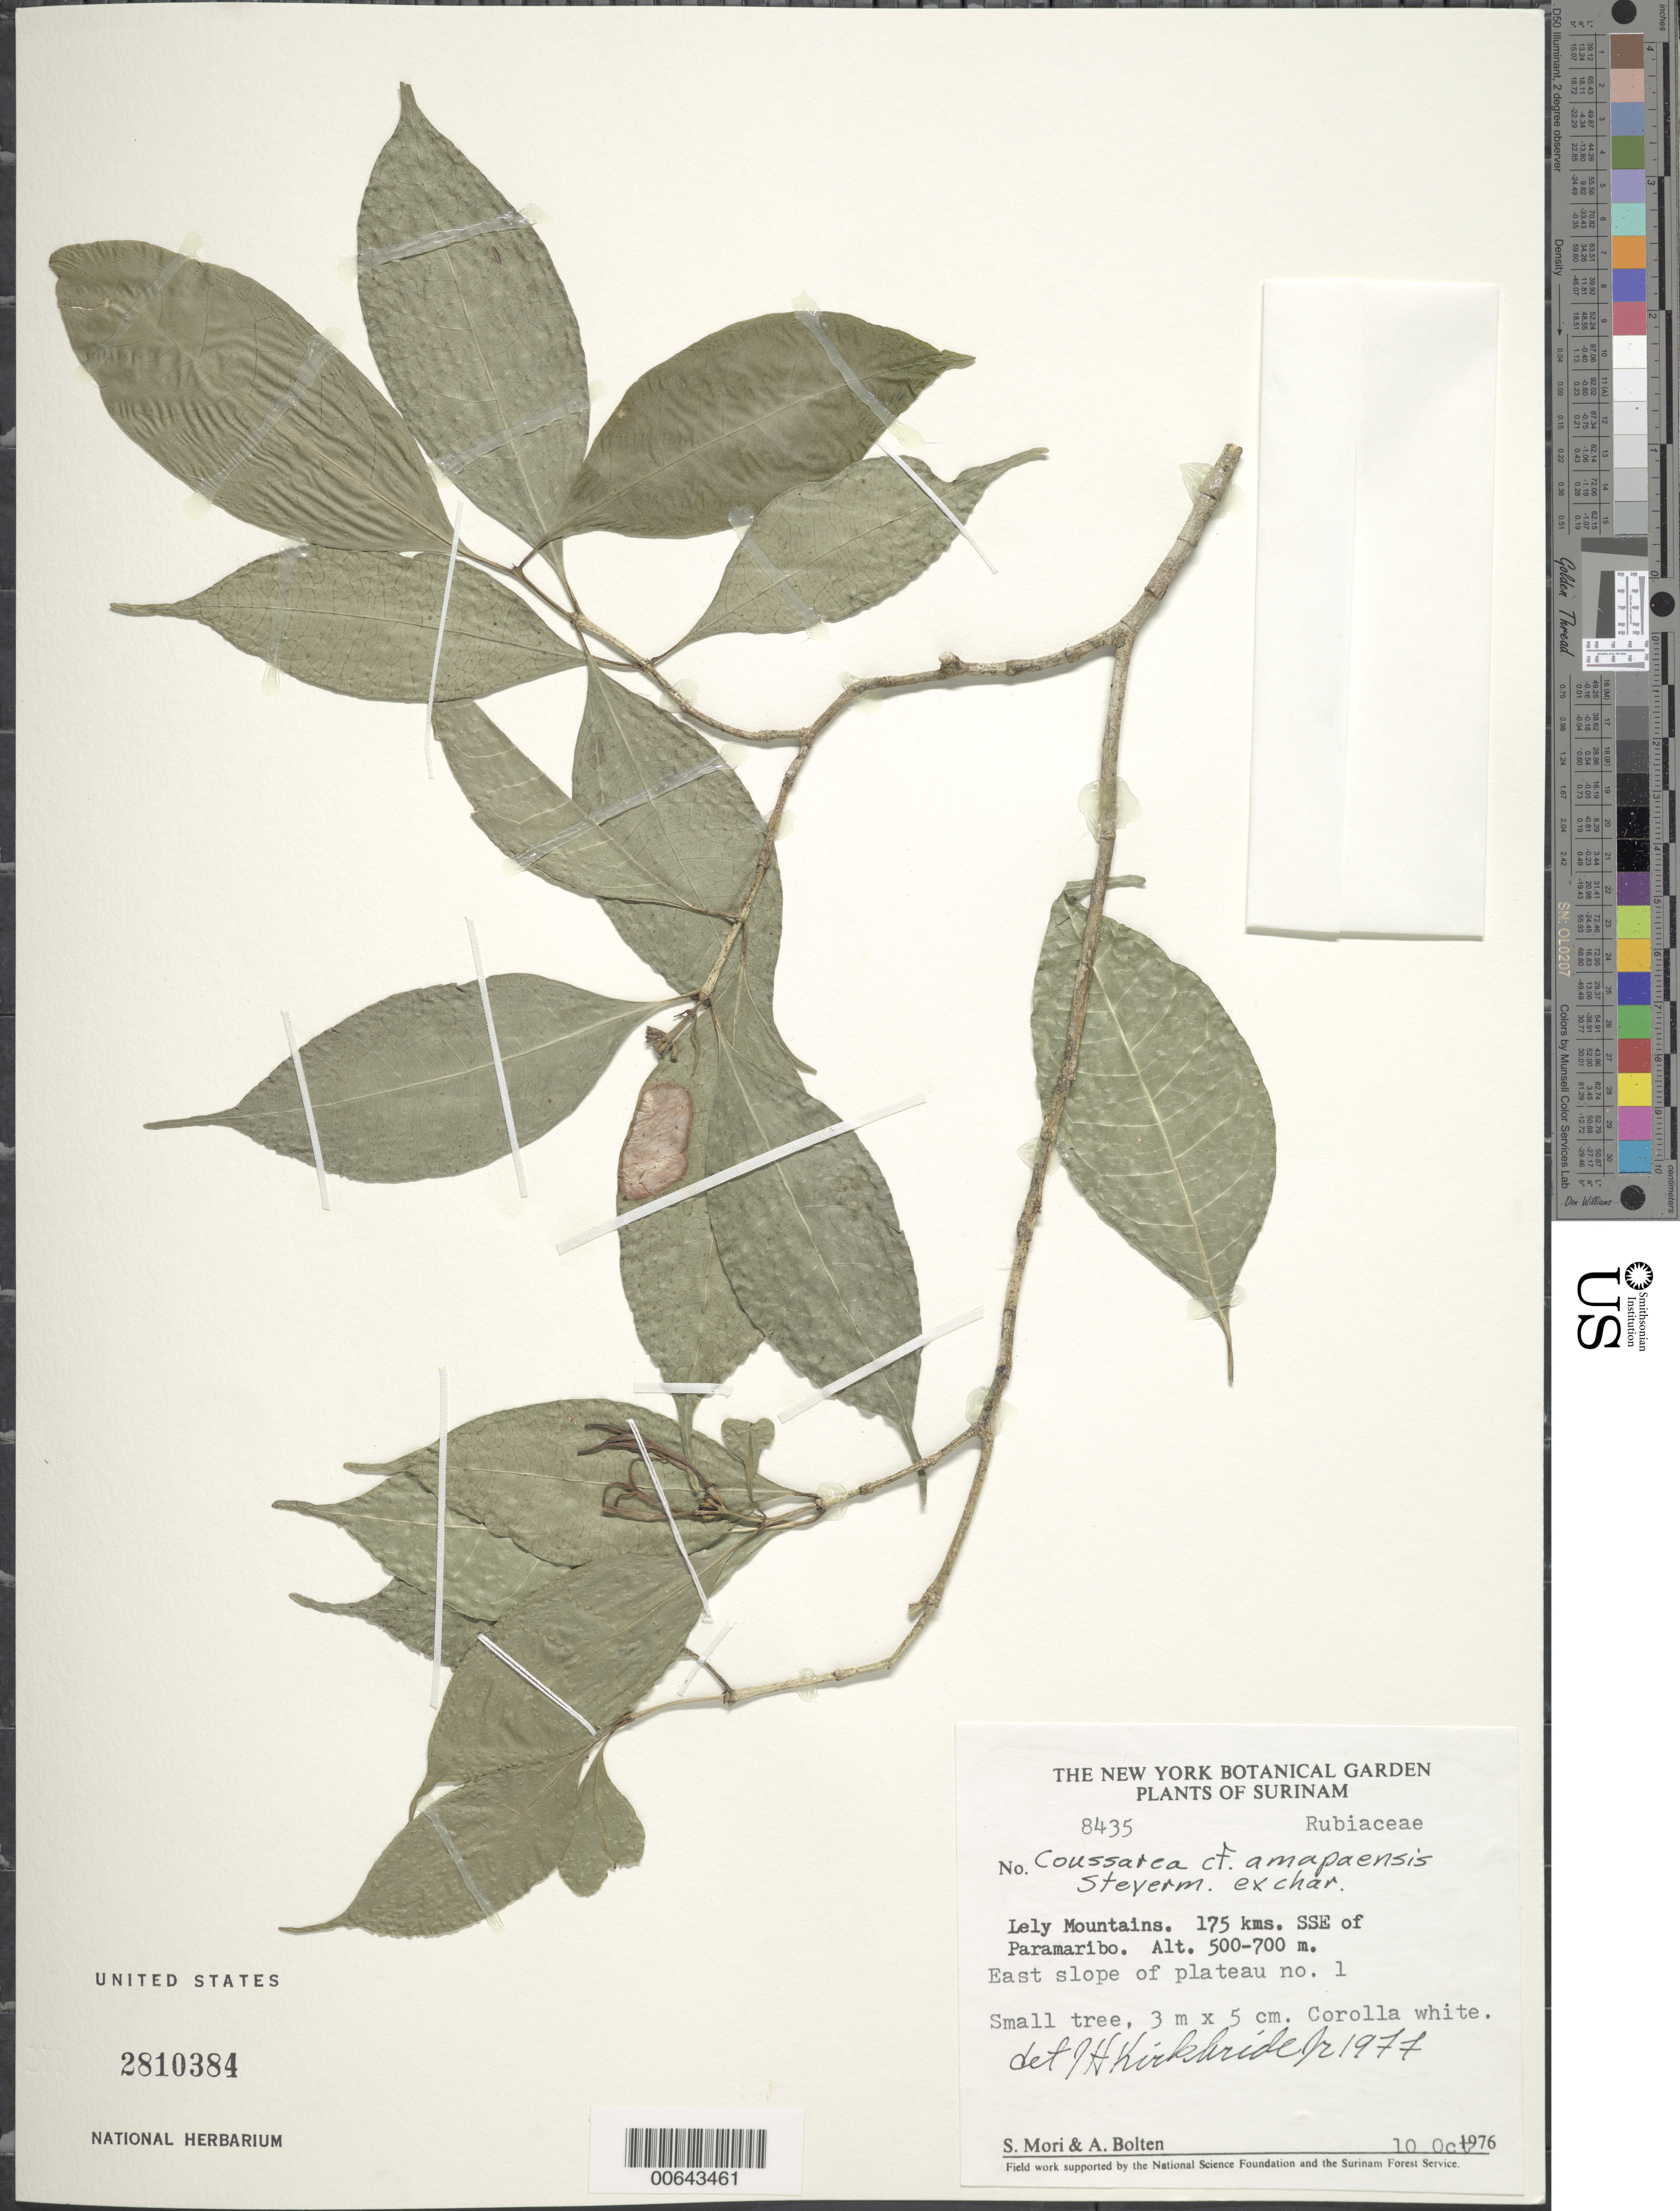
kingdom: Plantae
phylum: Tracheophyta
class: Magnoliopsida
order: Gentianales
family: Rubiaceae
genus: Coussarea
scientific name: Coussarea amapaensis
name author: Steyerm.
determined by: Kirkbride, J. H.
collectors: S. Mori & A. Bolten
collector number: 8435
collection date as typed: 10-Oct-76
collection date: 1976-10-10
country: Suriname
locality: Lely Mts., 175 km SSE of Paramaribo; east slope of plateau no. 1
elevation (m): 500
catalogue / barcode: US 2810384